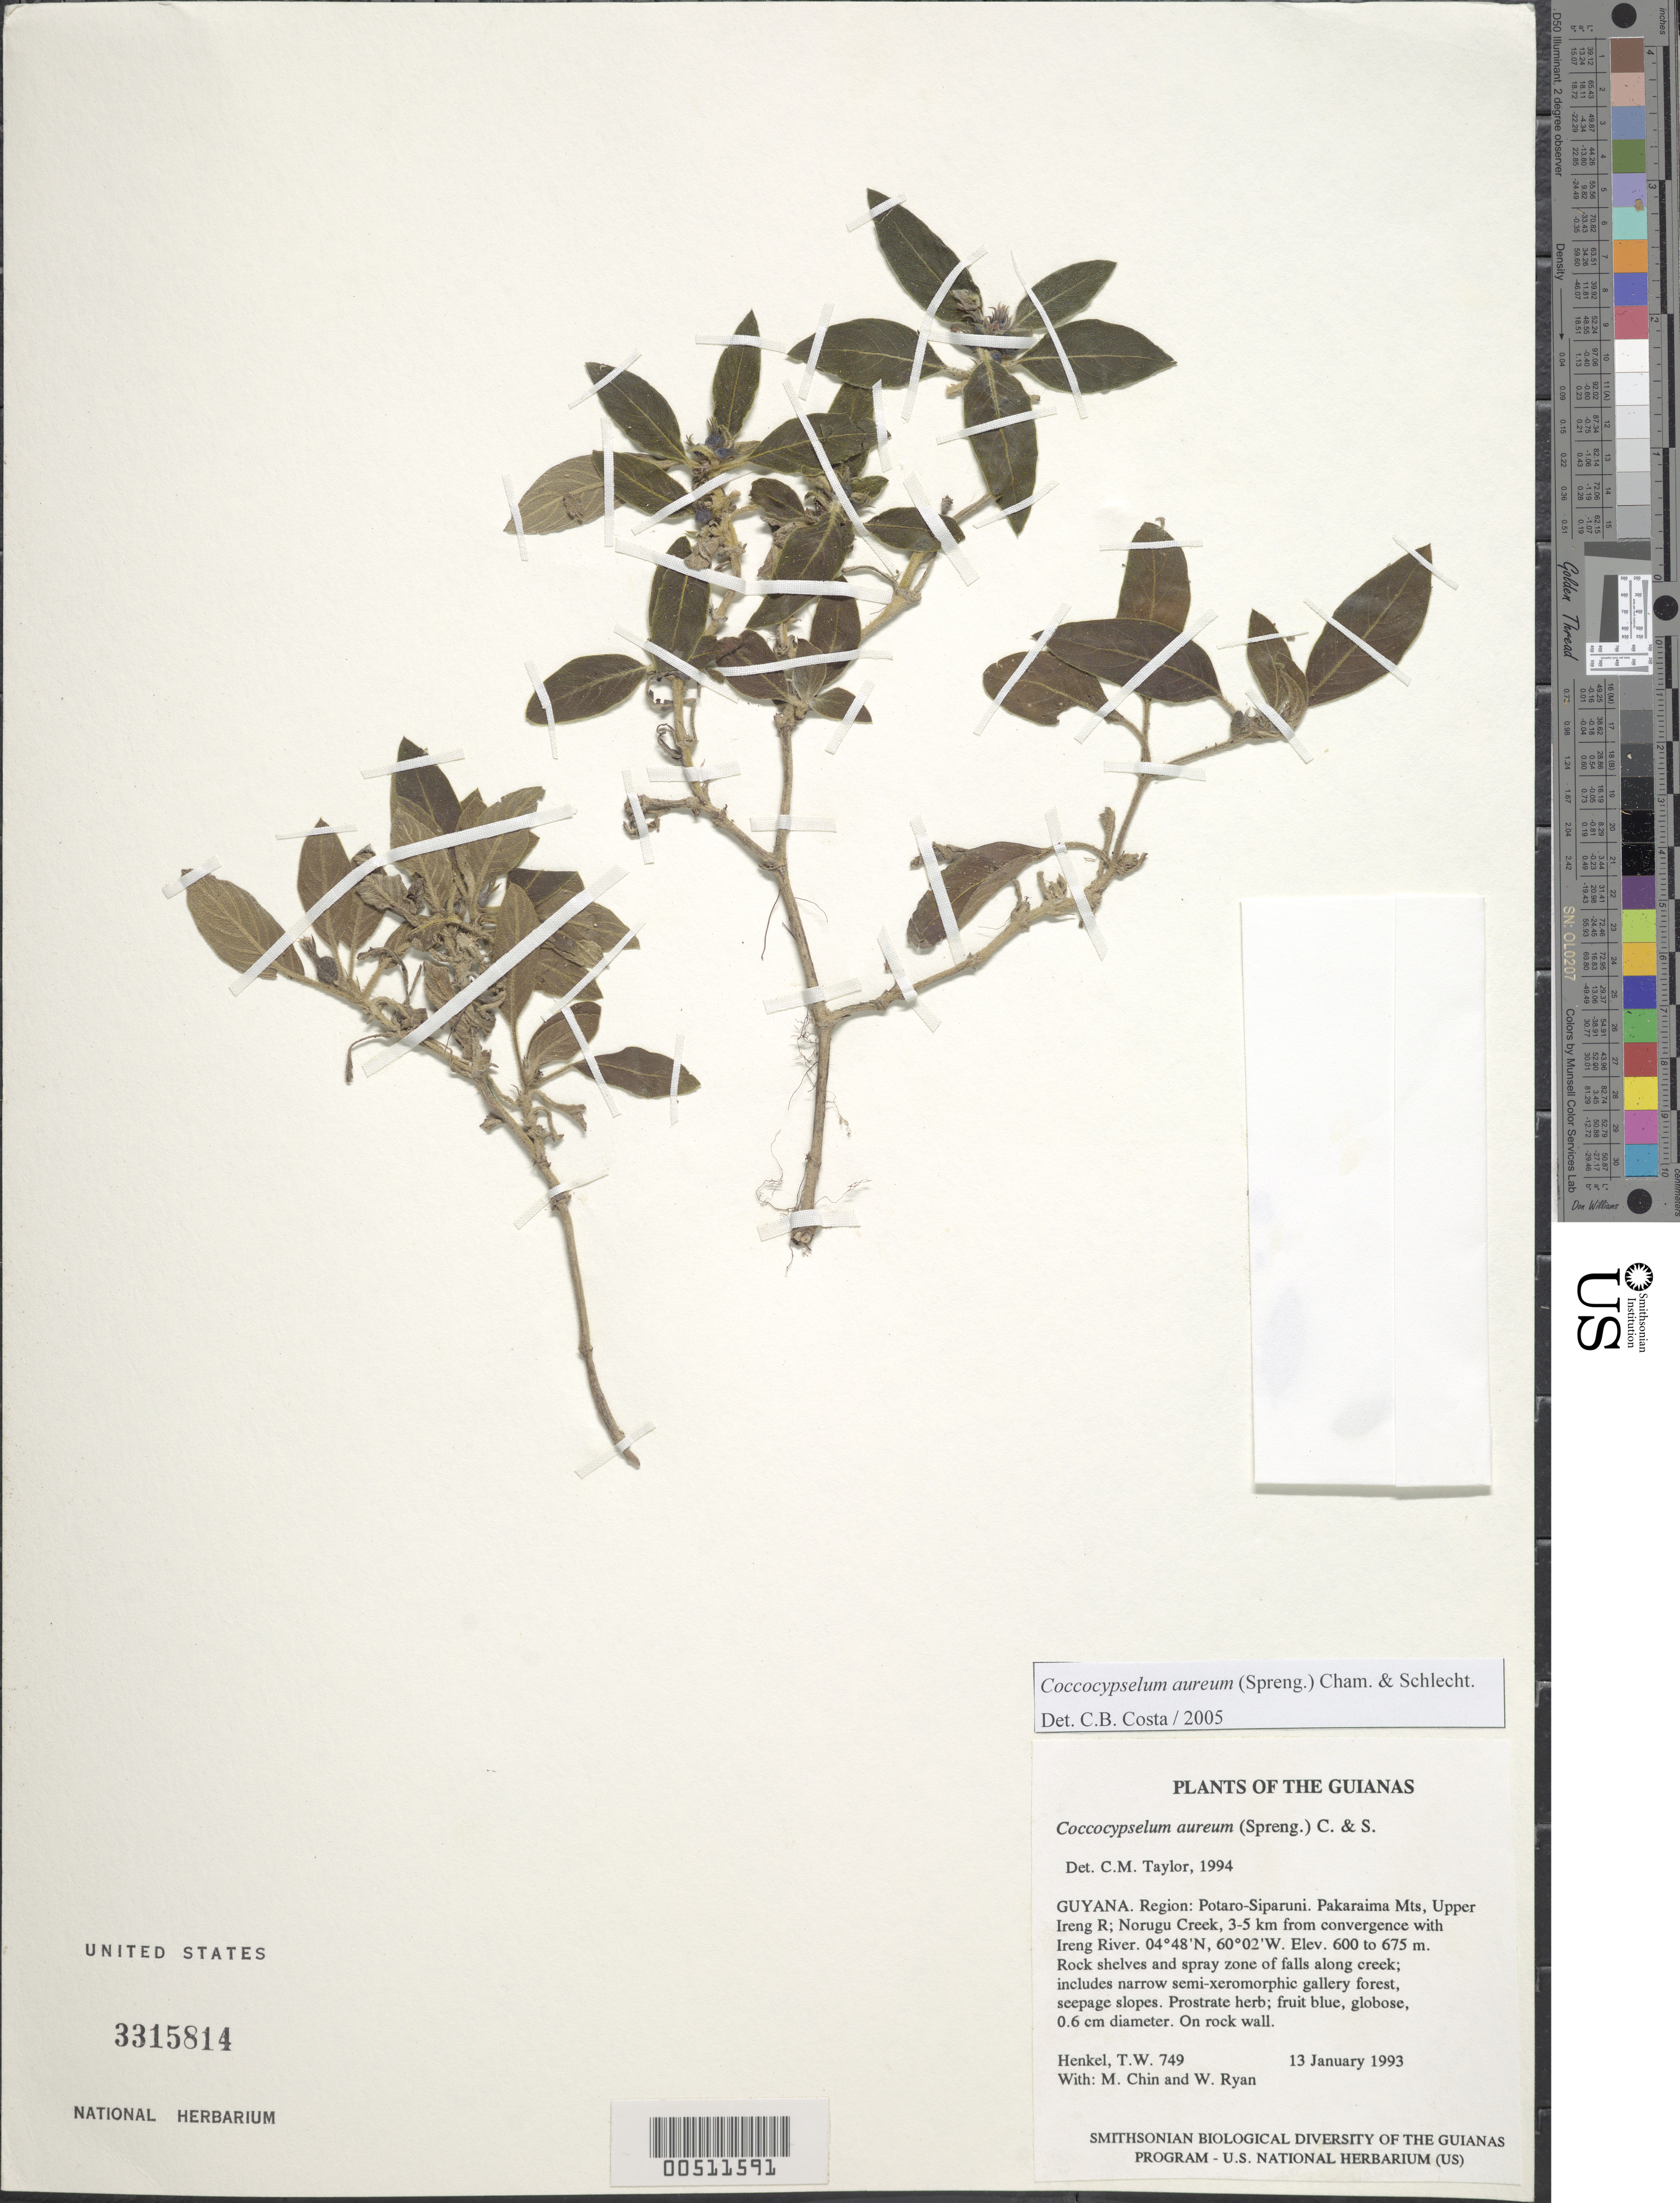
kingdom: Plantae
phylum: Tracheophyta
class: Magnoliopsida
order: Gentianales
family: Rubiaceae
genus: Coccocypselum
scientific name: Coccocypselum aureum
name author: (Spreng.) Cham. & Schltdl.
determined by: Taylor, Charlotte M.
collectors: T. Henkel, M. Chin & W. Ryan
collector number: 749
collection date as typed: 13 January 1993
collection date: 1993-01-13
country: Guyana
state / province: Potaro-Siparuni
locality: Pakaraima Mts, Upper Ireng R; Norugu Creek, 3-5 km from convergence with Ireng River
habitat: Rock shelves and spray zone of falls along creek; includes narrow semi-xeromorphic gallery forest, seepage slopes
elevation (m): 600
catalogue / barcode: US 3315814